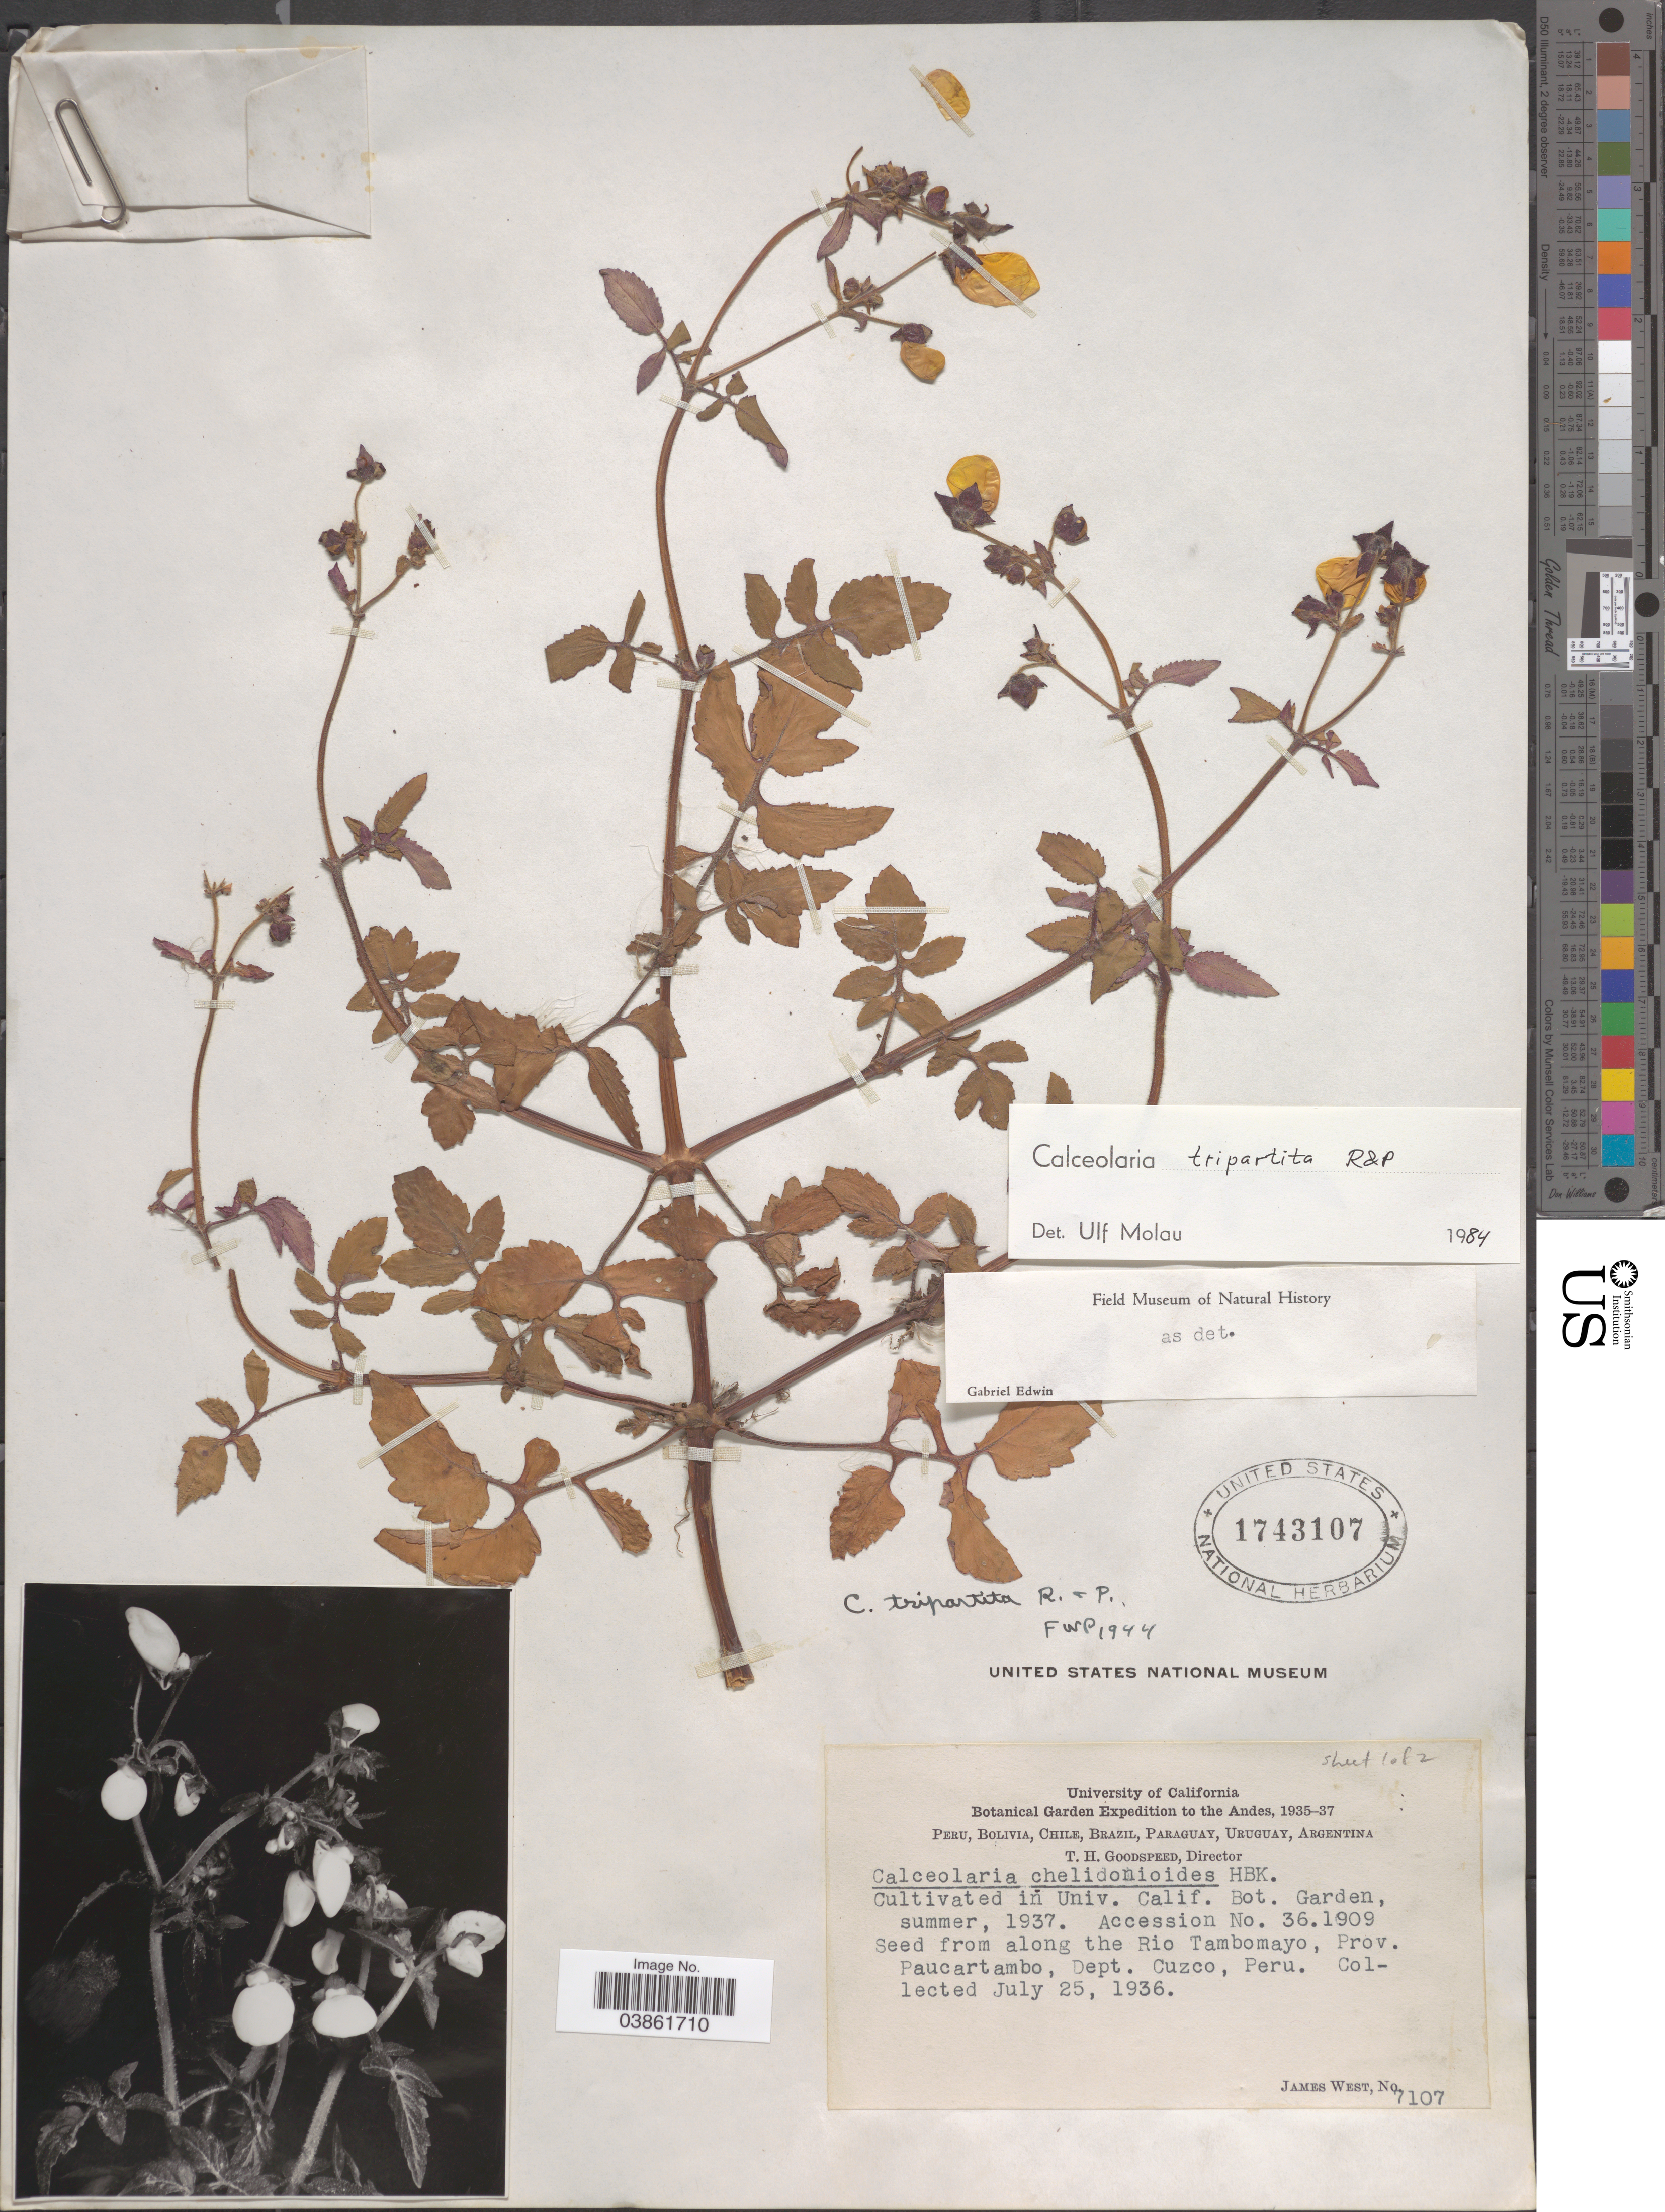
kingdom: Plantae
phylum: Tracheophyta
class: Magnoliopsida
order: Lamiales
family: Calceolariaceae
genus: Calceolaria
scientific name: Calceolaria tripartita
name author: Ruiz & Pav.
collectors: J. West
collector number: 7107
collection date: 1936-07-25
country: United States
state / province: California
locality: Univ. Calif. Bot. Garden.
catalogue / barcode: US 1743107